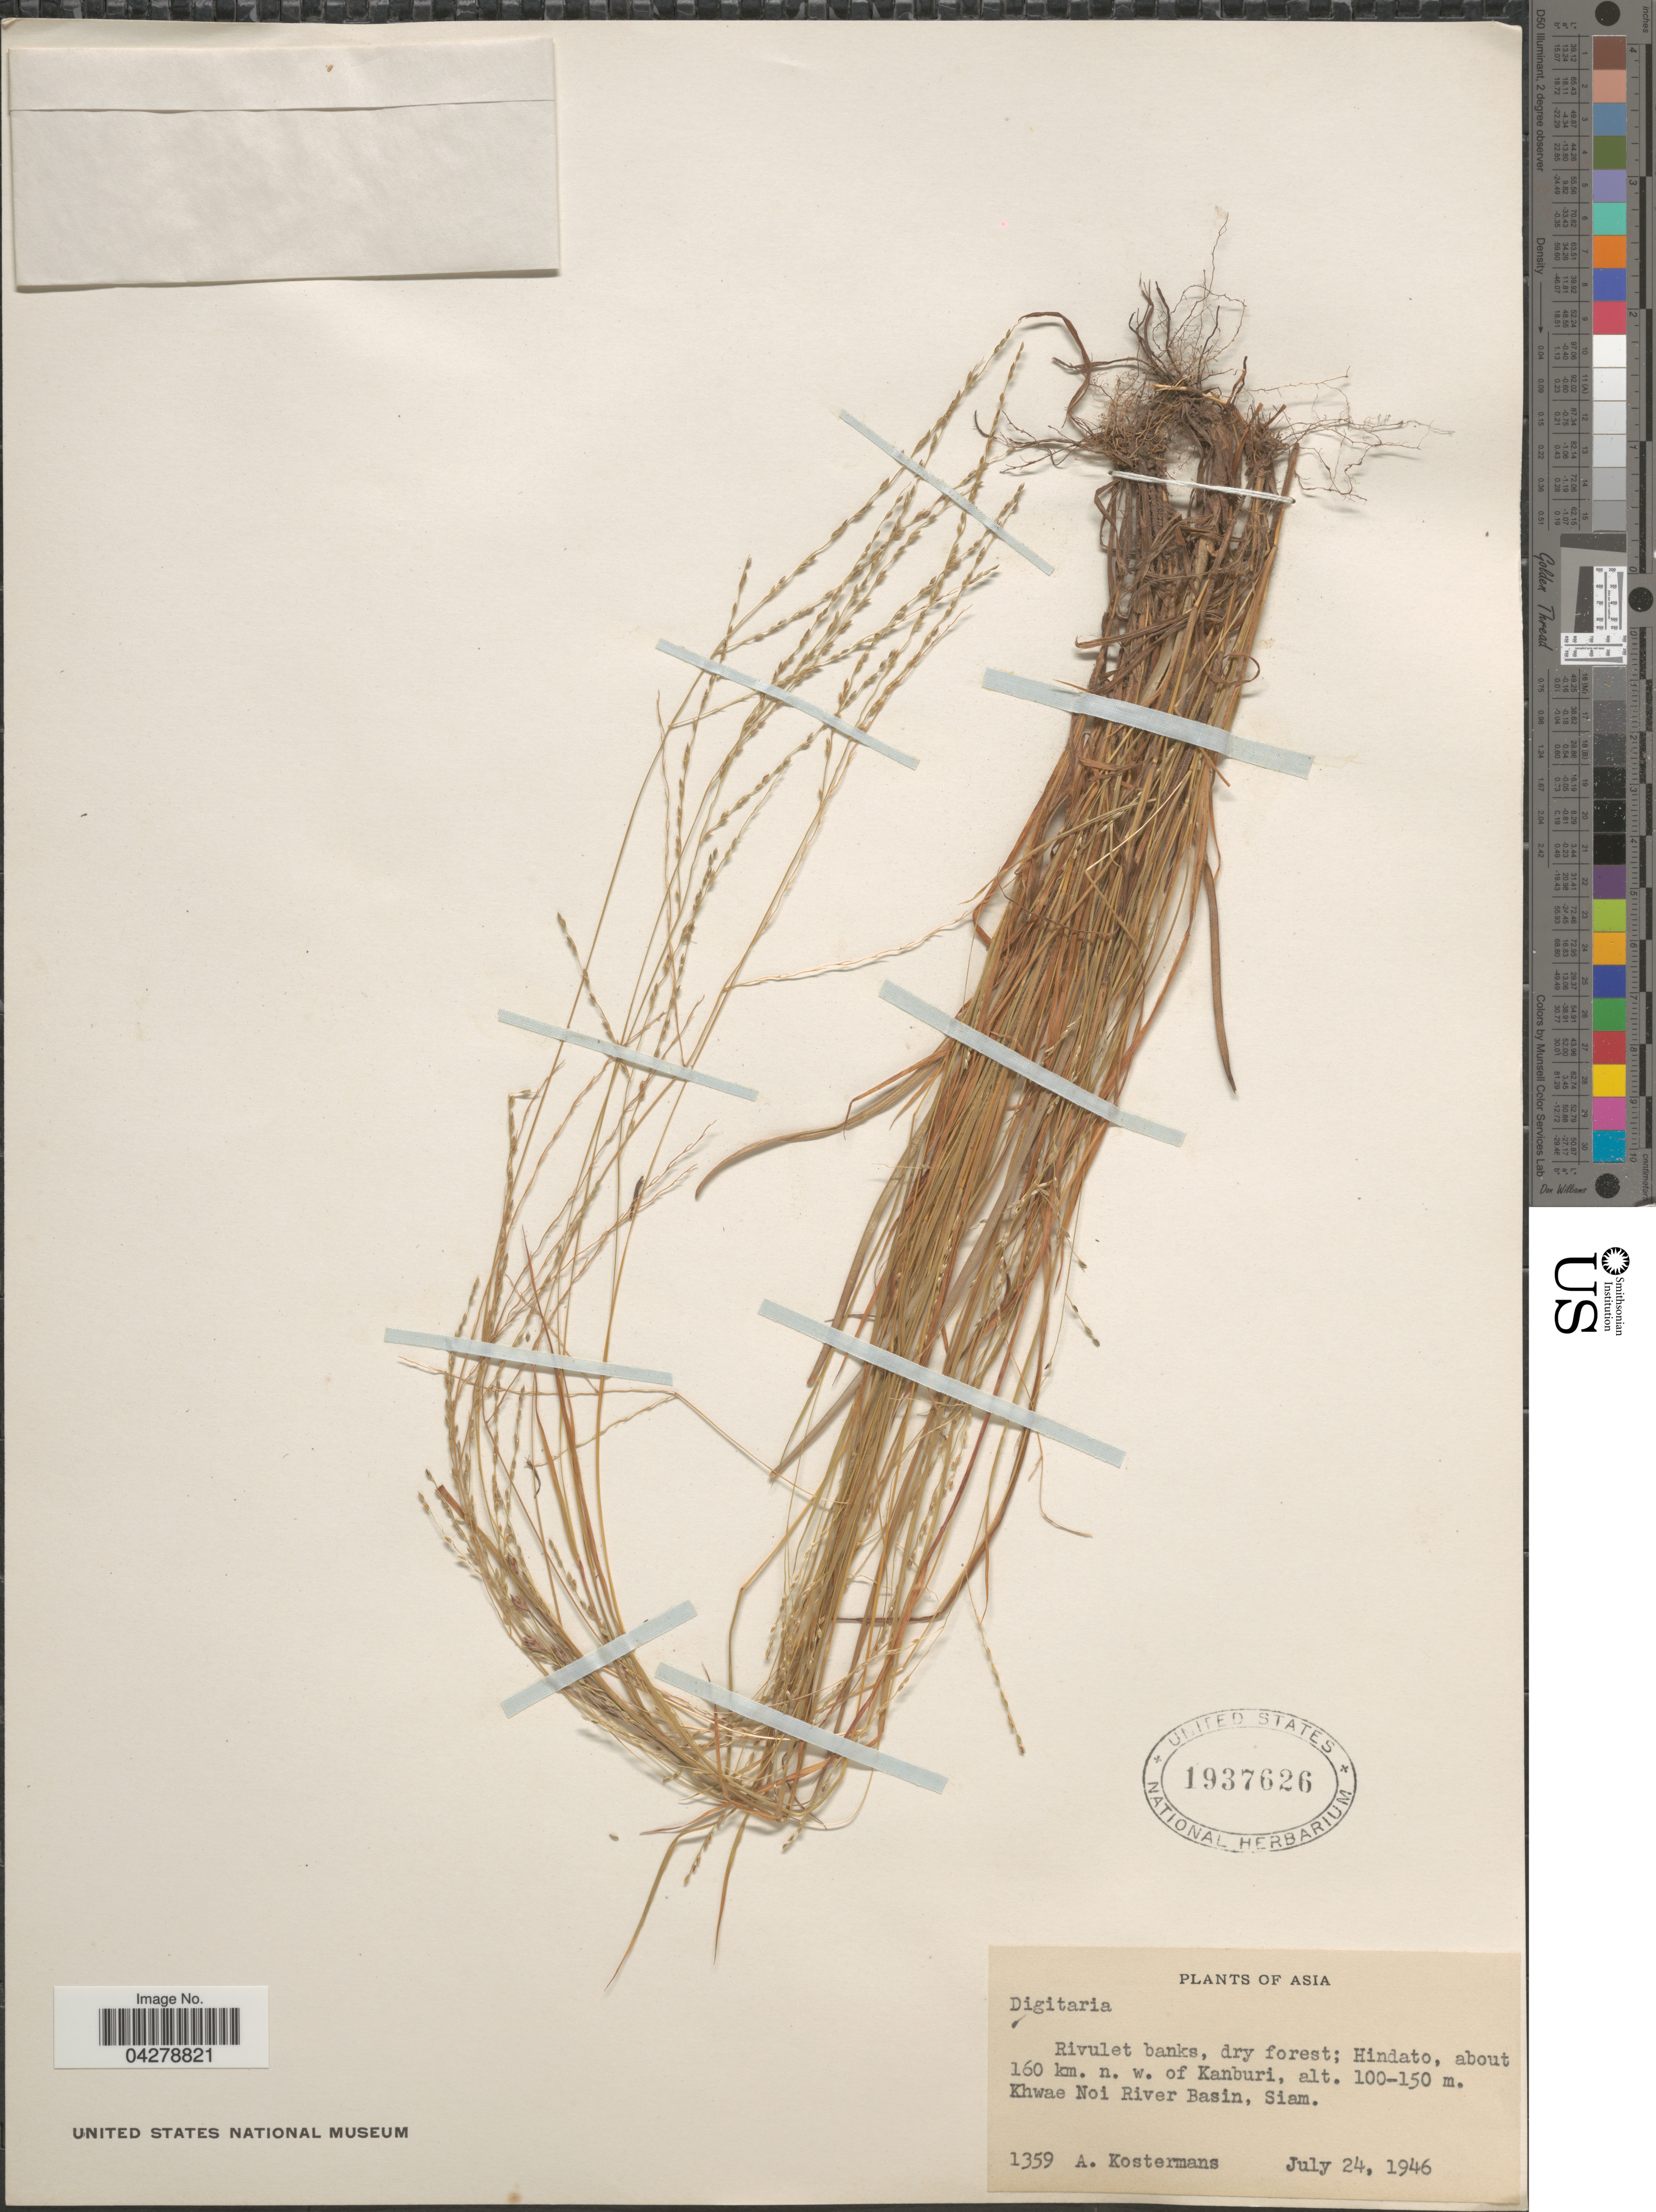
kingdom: Plantae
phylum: Tracheophyta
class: Liliopsida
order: Poales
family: Poaceae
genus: Digitaria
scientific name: Digitaria sp.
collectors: A. J. G. Kostermans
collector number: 1359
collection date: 1946-07-24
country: Thailand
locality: Rivulet banks, dry forest; Hindato, about 160 km. n. w. of Kanburi. Khwae Noi River Basin, Siam.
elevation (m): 100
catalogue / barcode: US 1937626